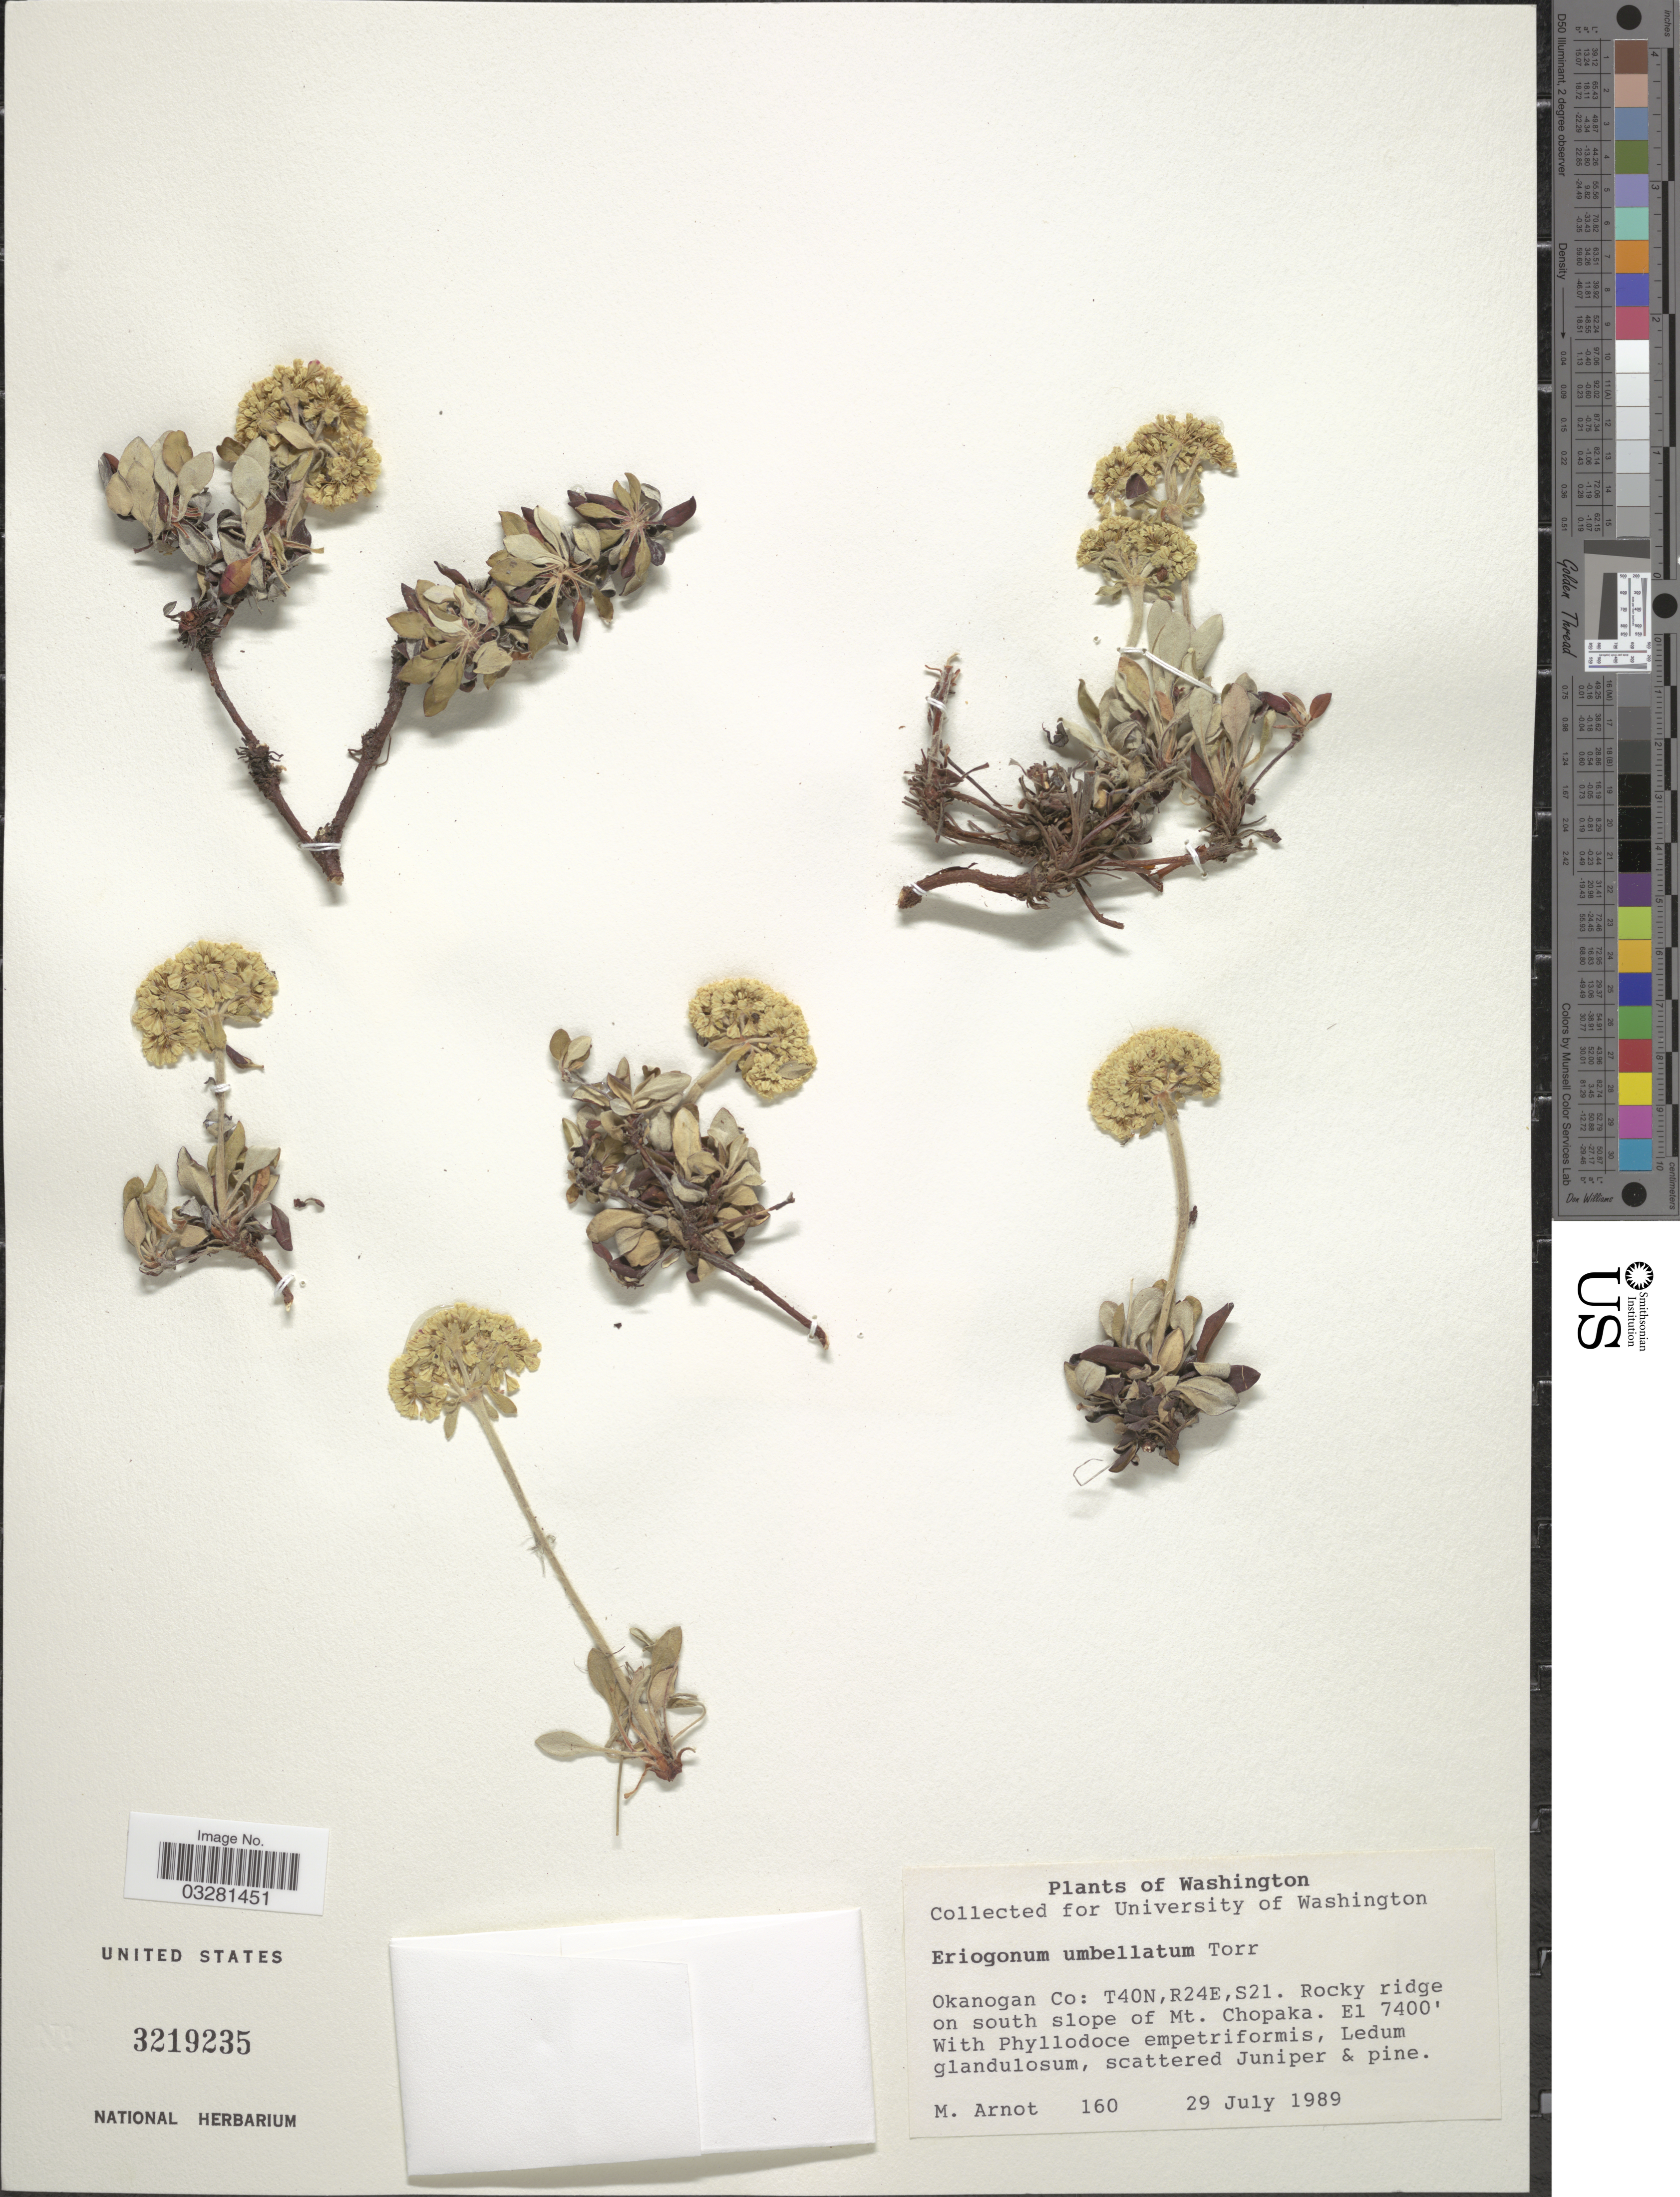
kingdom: Plantae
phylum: Tracheophyta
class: Magnoliopsida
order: Caryophyllales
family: Polygonaceae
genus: Eriogonum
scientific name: Eriogonum umbellatum var. umbellatum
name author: Torr.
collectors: M. Arnot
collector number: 160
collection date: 1989-07-29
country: United States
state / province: Washington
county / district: Okanogan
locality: Okanogan Co: T40N, R24E, S21. Rocky ridge on south slope of Mt. Chopaka.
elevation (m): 2256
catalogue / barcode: US 3219235